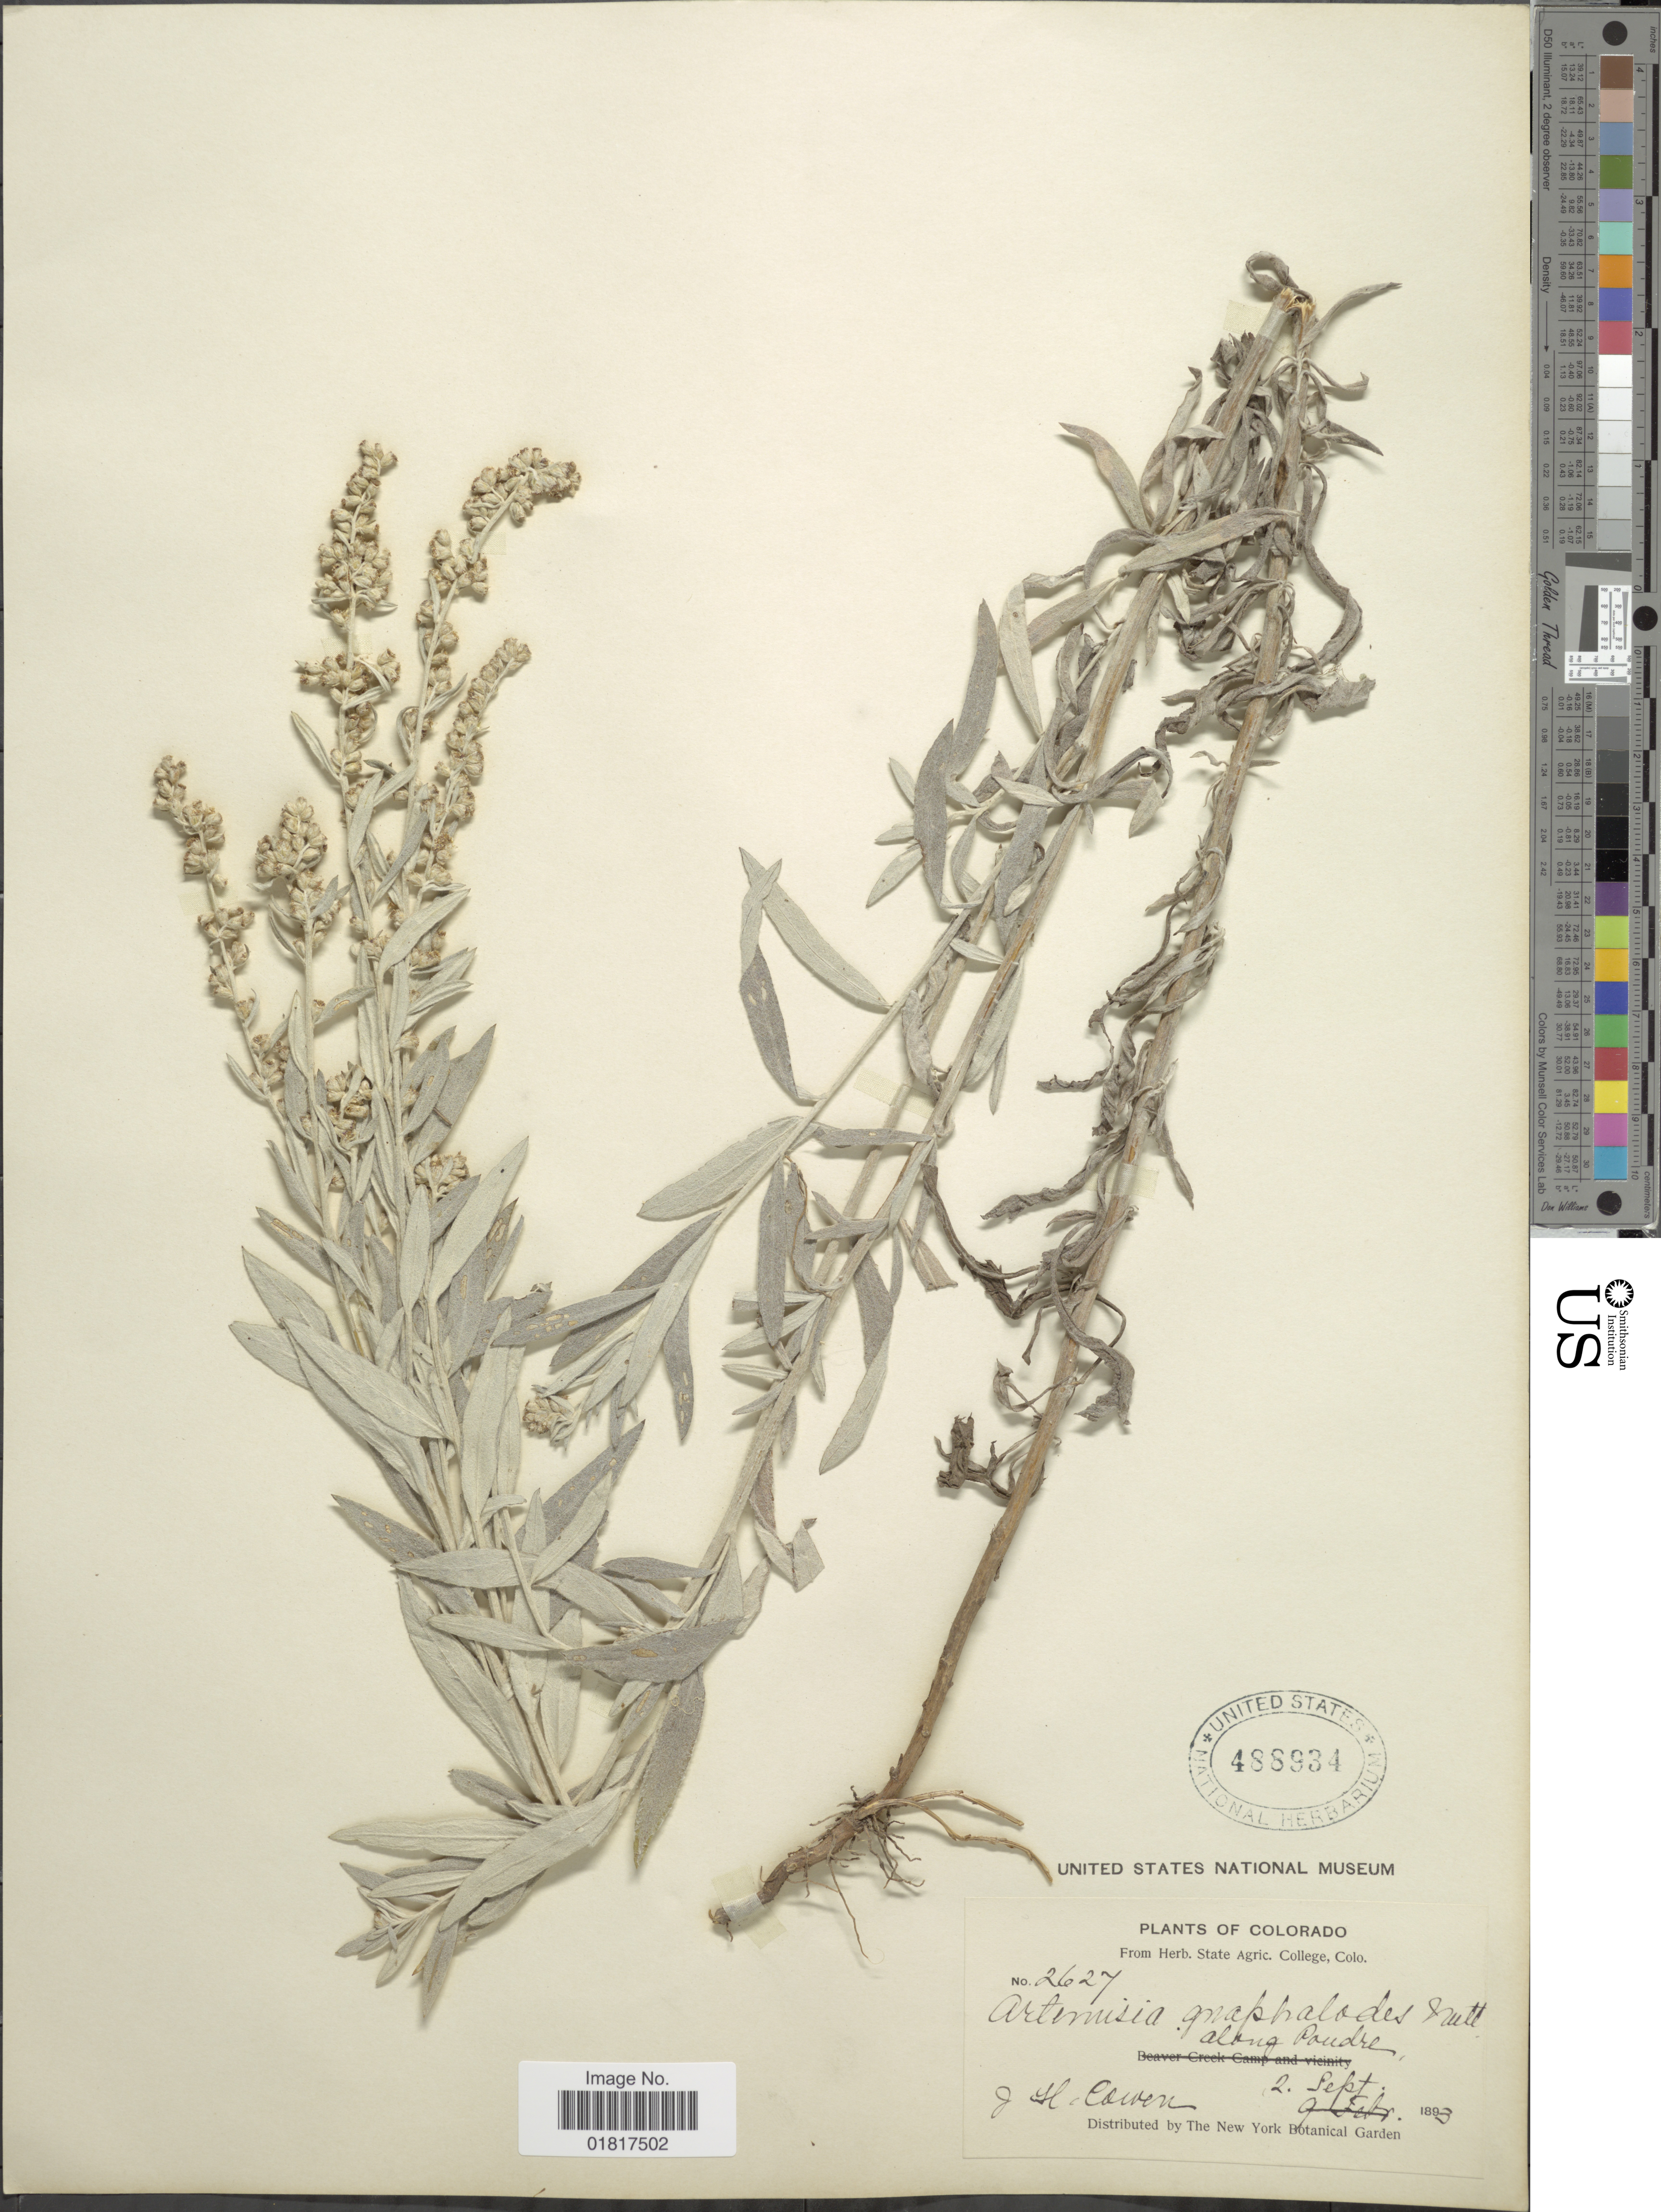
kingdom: Plantae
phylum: Tracheophyta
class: Magnoliopsida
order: Asterales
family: Asteraceae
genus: Artemisia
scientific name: Artemisia sp.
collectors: J. H. Cowen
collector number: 2627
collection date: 1893-09-02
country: United States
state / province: Colorado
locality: Along Poudre (Cache la Poudre River)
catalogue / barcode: US 488934